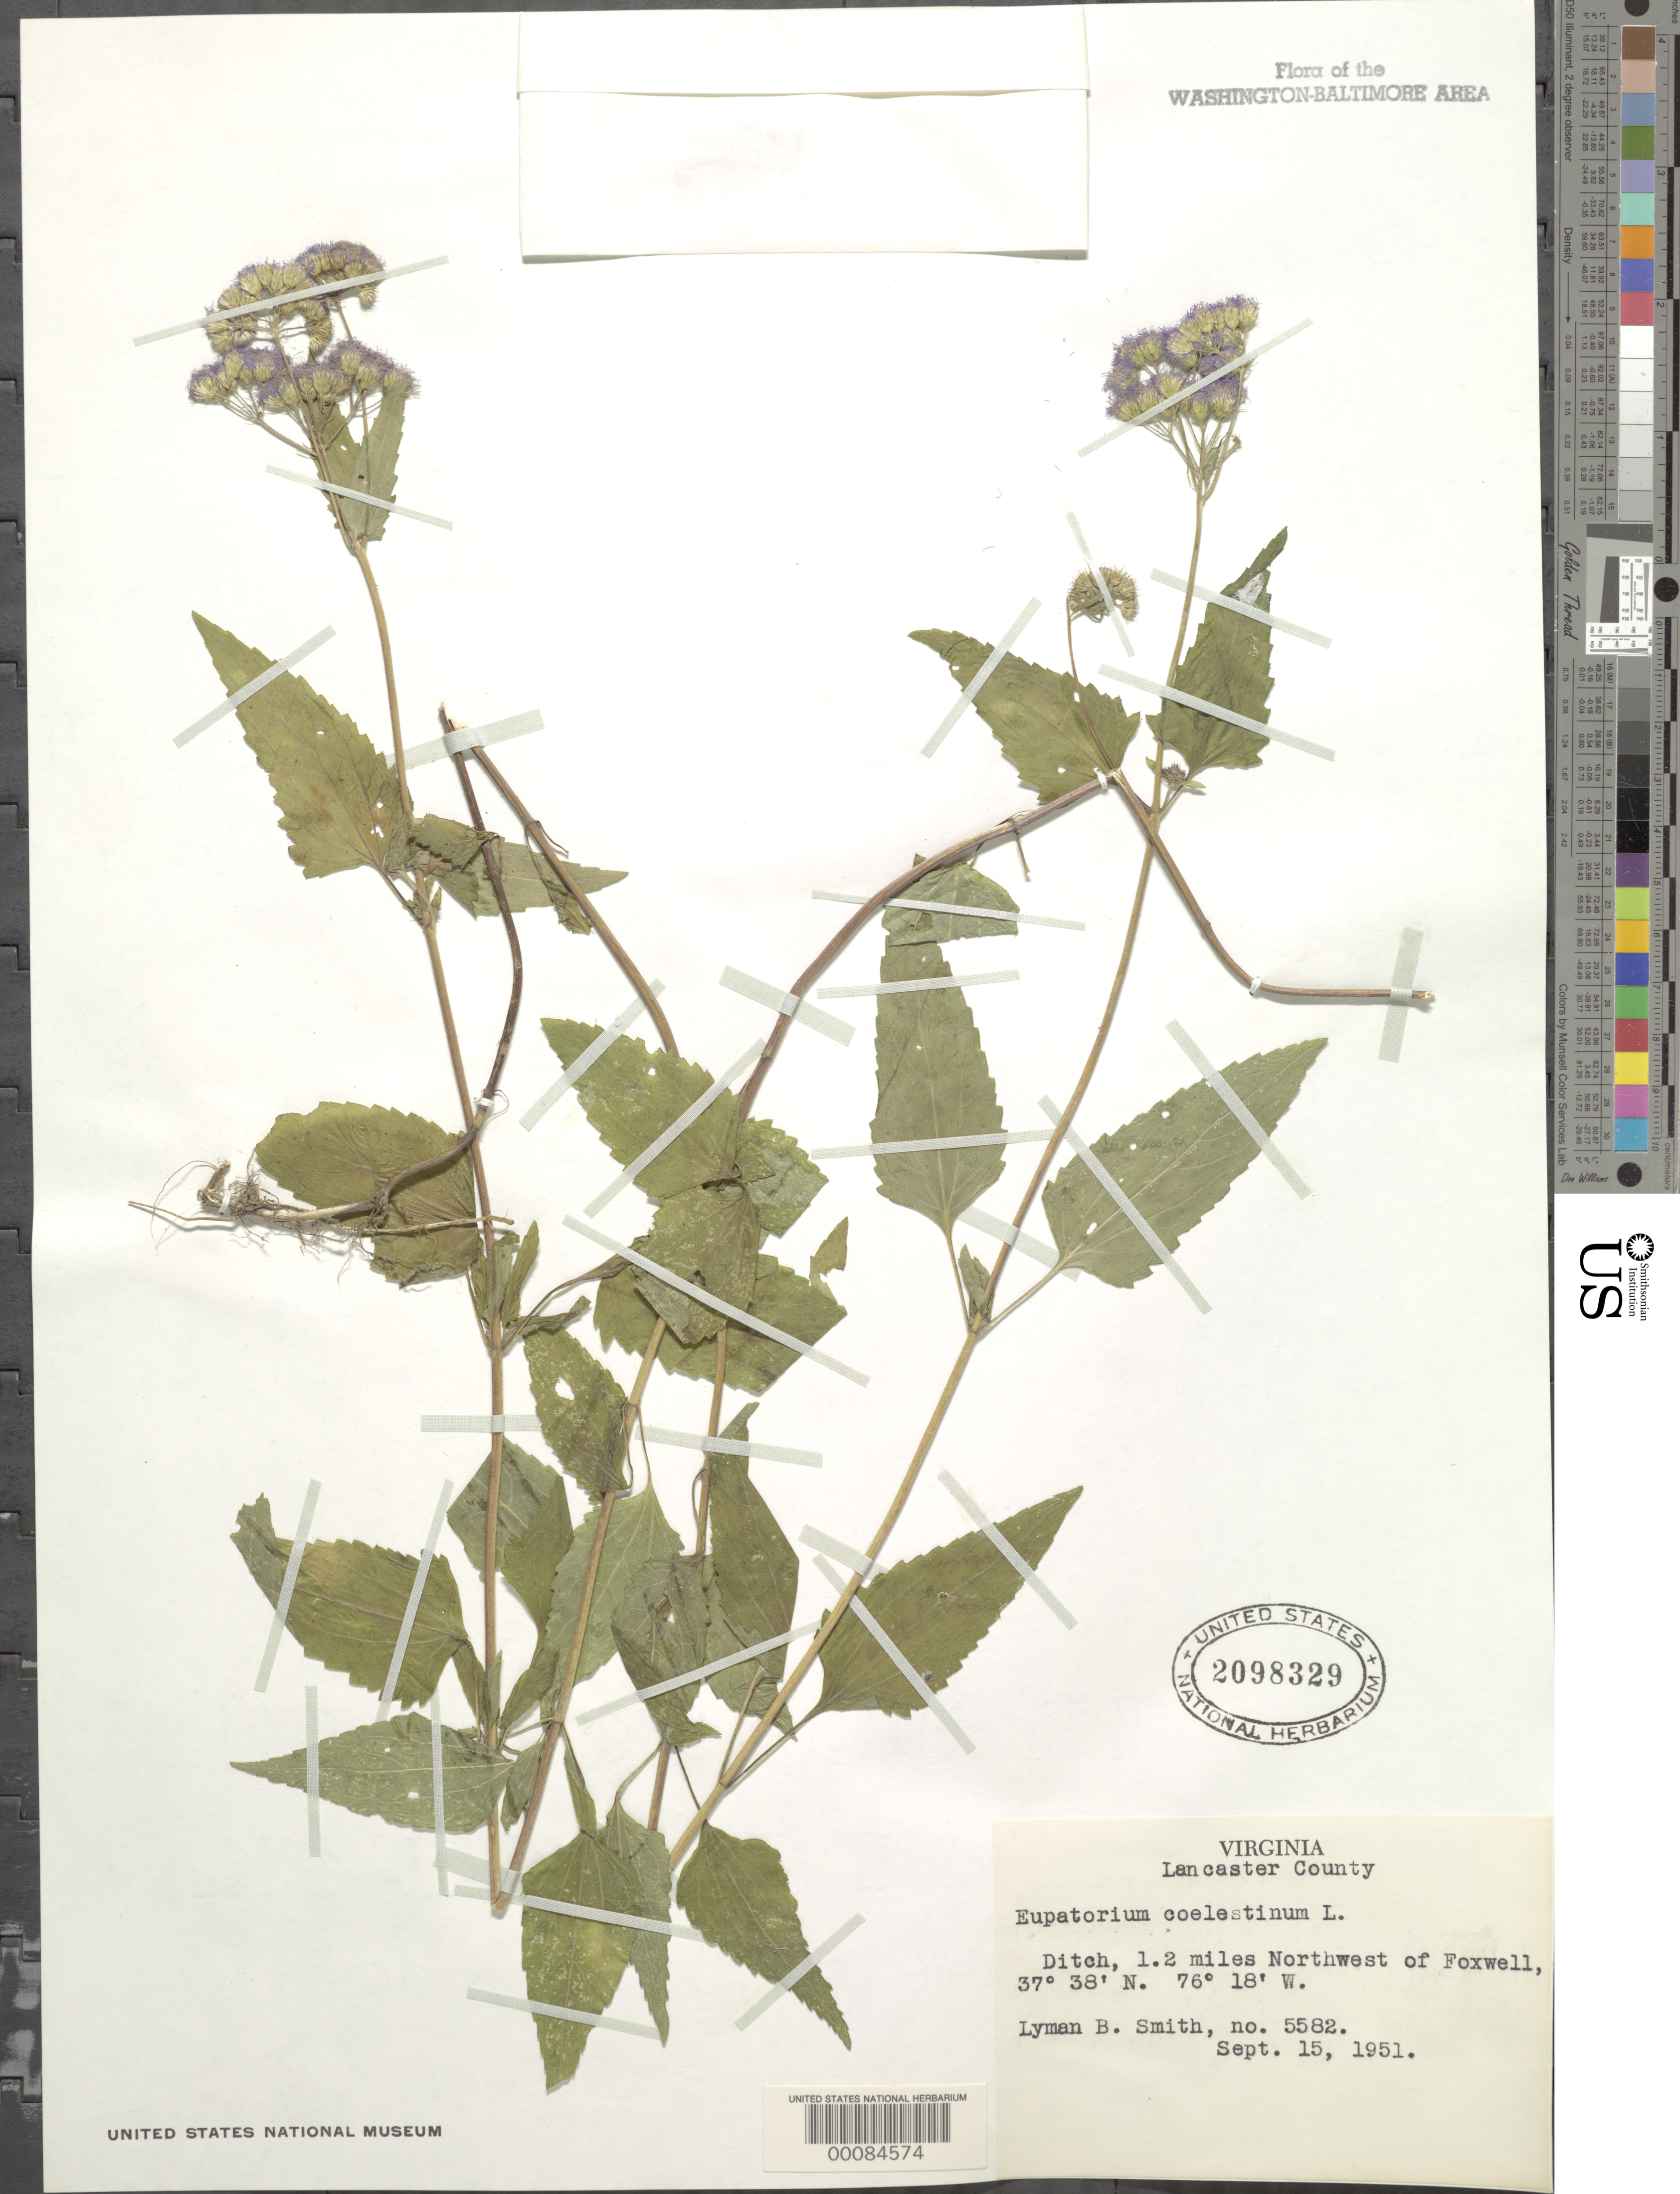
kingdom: Plantae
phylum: Tracheophyta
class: Magnoliopsida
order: Asterales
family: Asteraceae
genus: Conoclinium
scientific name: Conoclinium coelestinum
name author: (L.) DC.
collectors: L. Smith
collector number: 5582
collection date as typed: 15 Sep 1951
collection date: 1951-09-15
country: United States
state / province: Virginia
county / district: Lancaster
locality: northwest of Foxwell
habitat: Ditch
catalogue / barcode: US 2098329